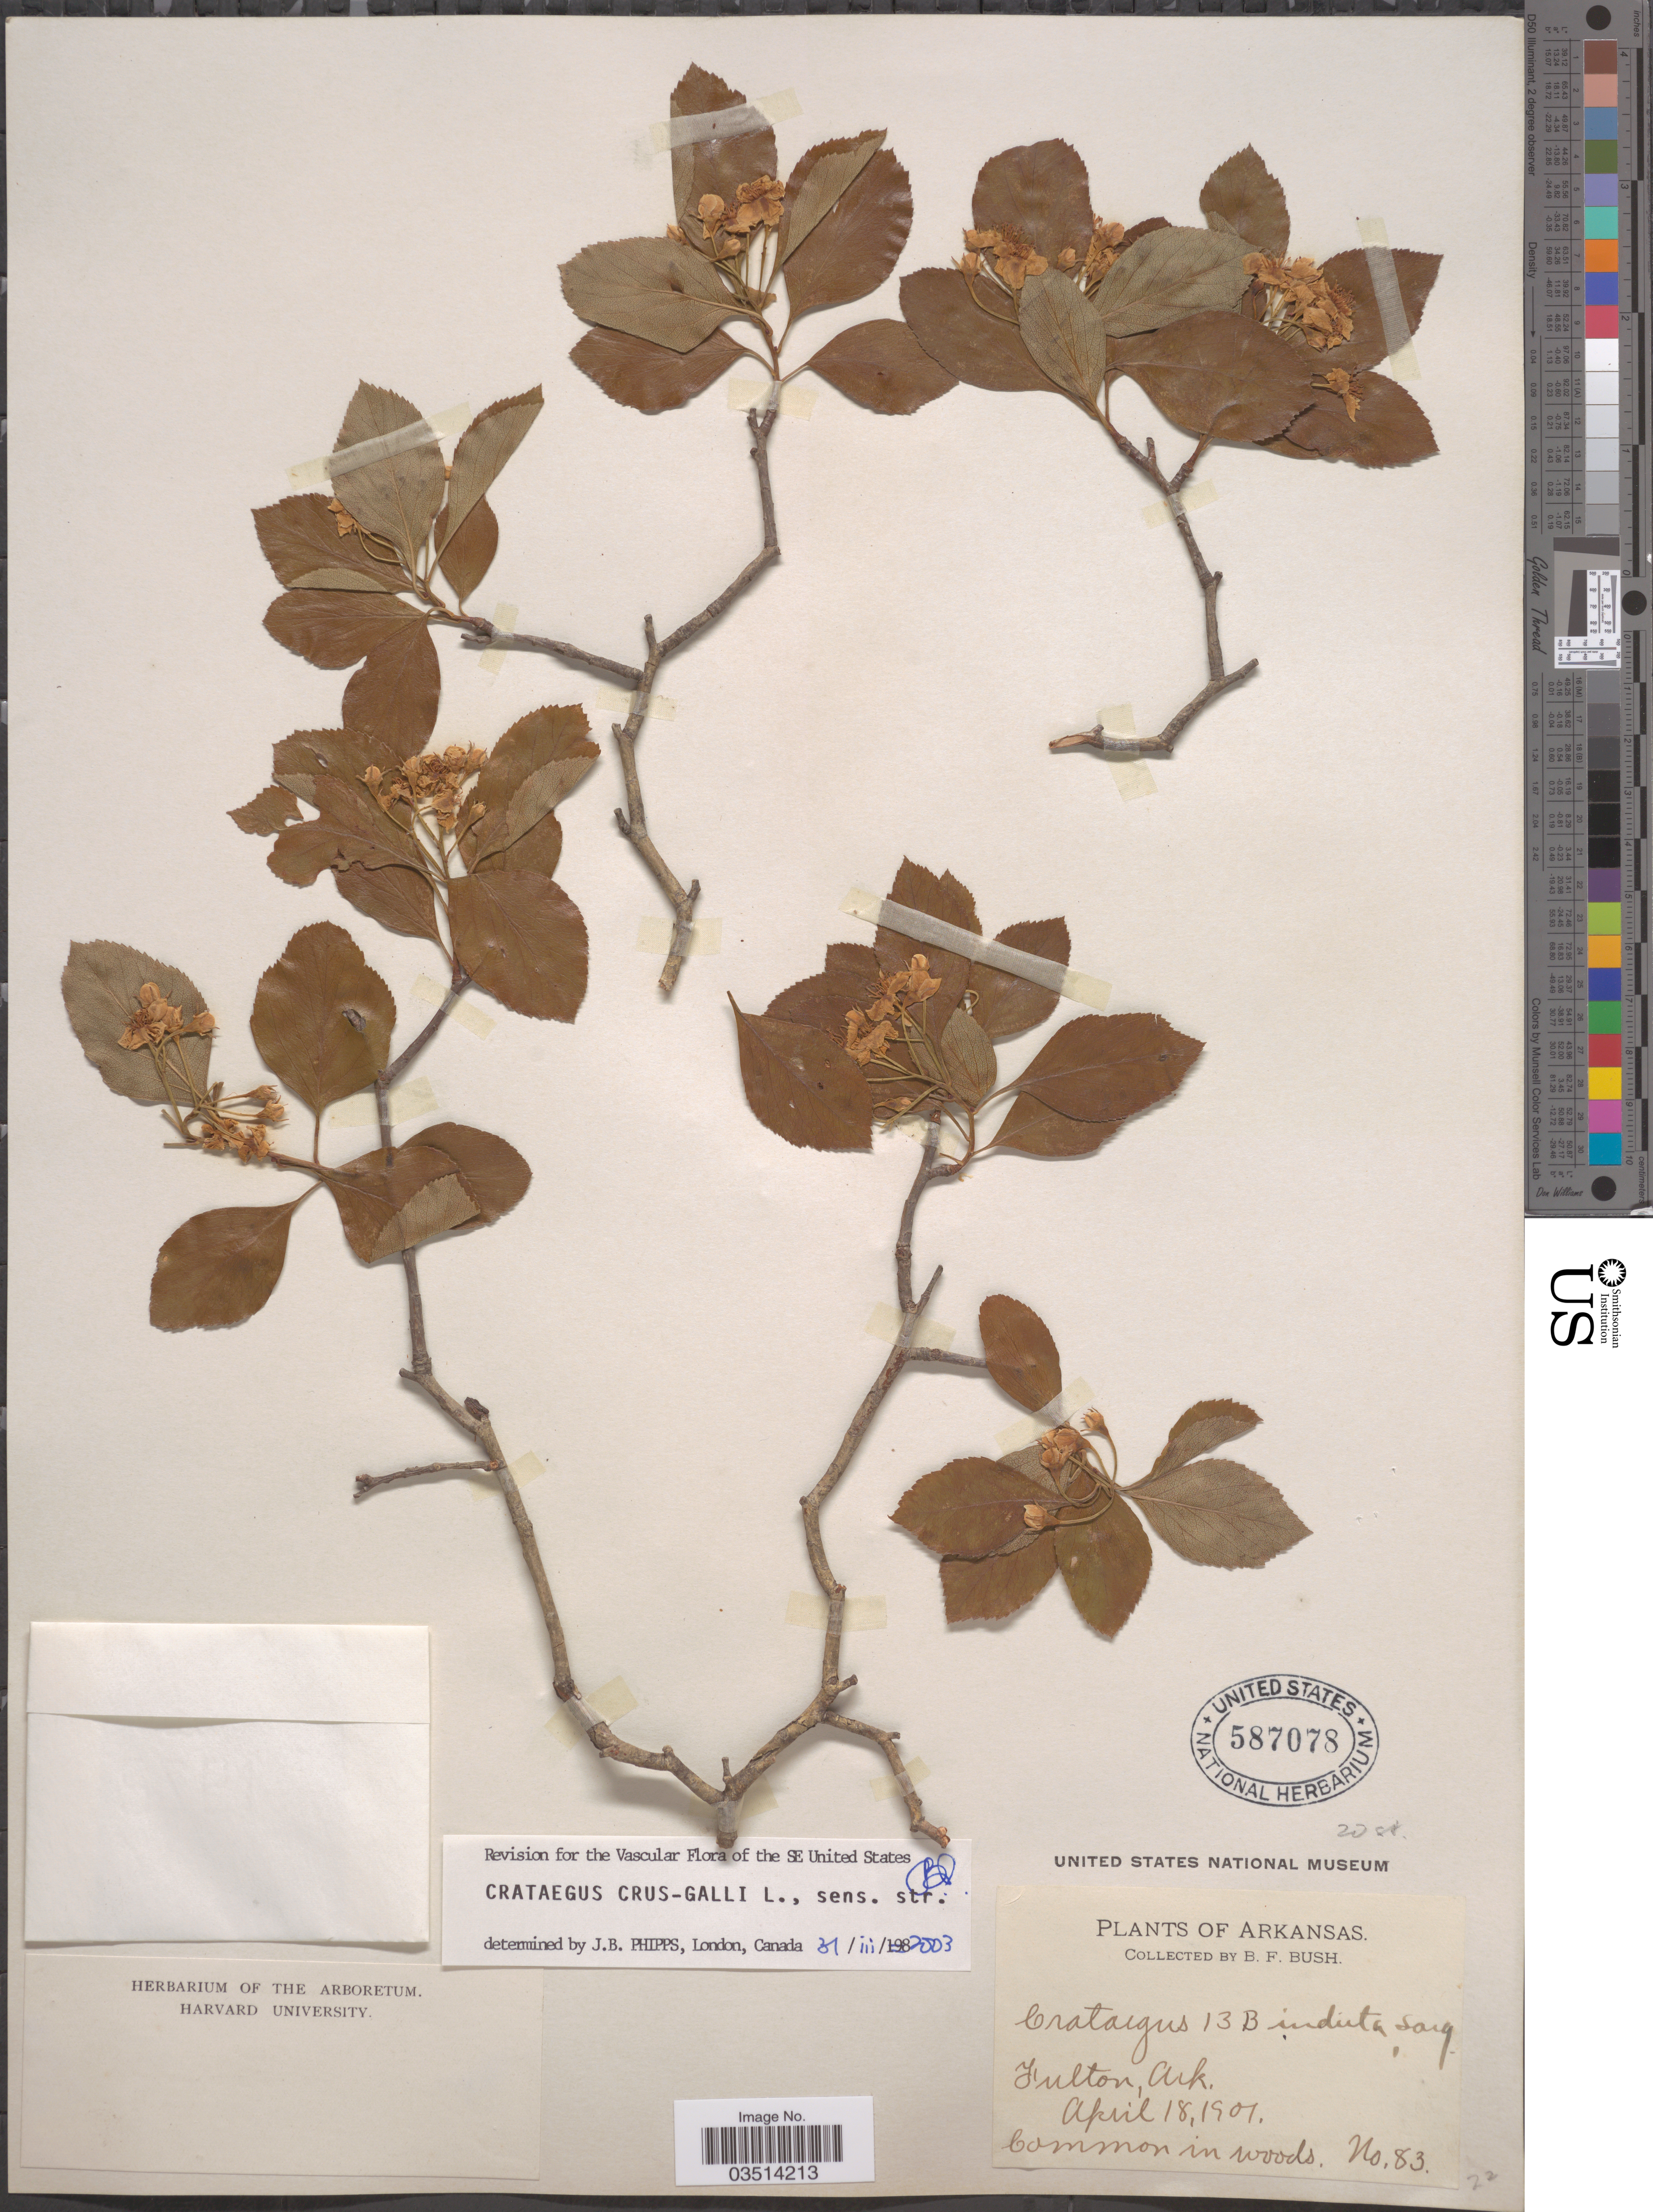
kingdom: Plantae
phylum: Tracheophyta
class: Magnoliopsida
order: Rosales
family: Rosaceae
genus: Crataegus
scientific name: Crataegus crus-galli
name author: L.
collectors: B. F. Bush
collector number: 83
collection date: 1901-04-18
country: United States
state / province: Arkansas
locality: Fulton.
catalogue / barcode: US 587078